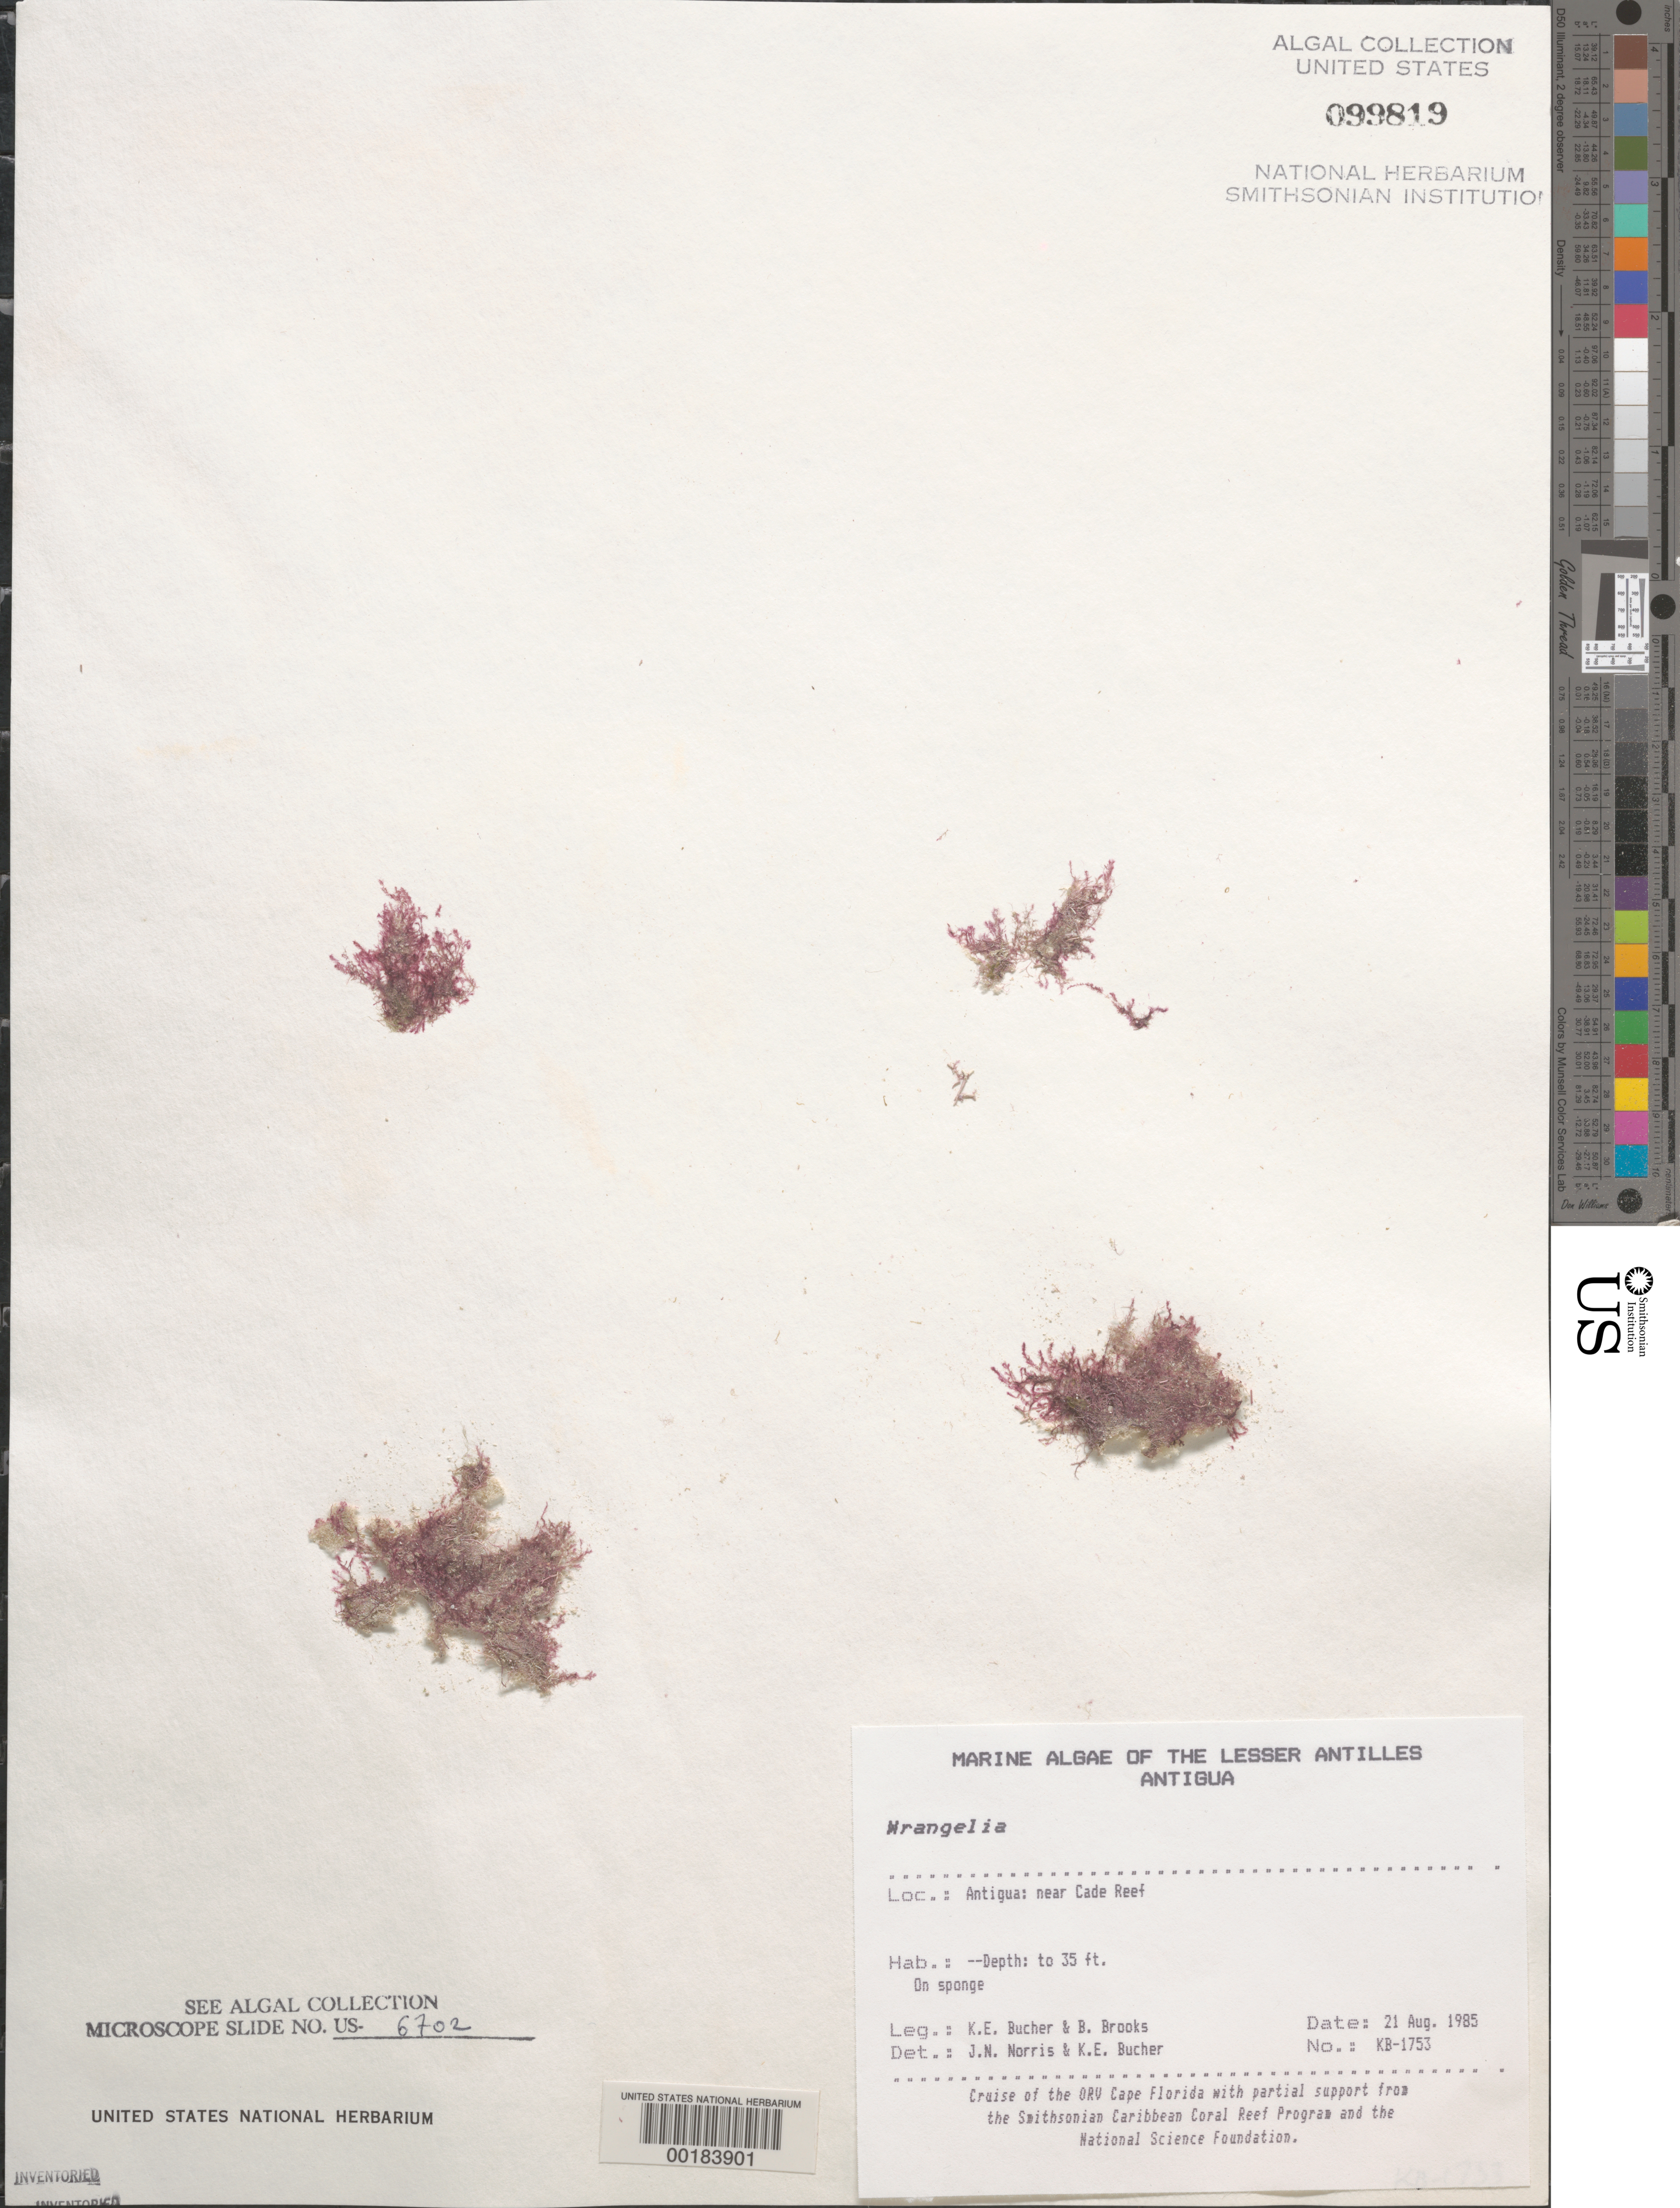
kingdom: Plantae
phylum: Rhodophyta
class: Florideophyceae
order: Ceramiales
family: Wrangeliaceae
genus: Wrangelia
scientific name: Wrangelia sp.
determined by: Norris, J. N.; Bucher, K. E.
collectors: K. E. Bucher, B. Brooks & W. Fenical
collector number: Kb-1753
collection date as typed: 21 Aug 1985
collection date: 1985-08-21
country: Antigua and Barbuda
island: Antigua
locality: Near Cade Reef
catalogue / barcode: US 99819